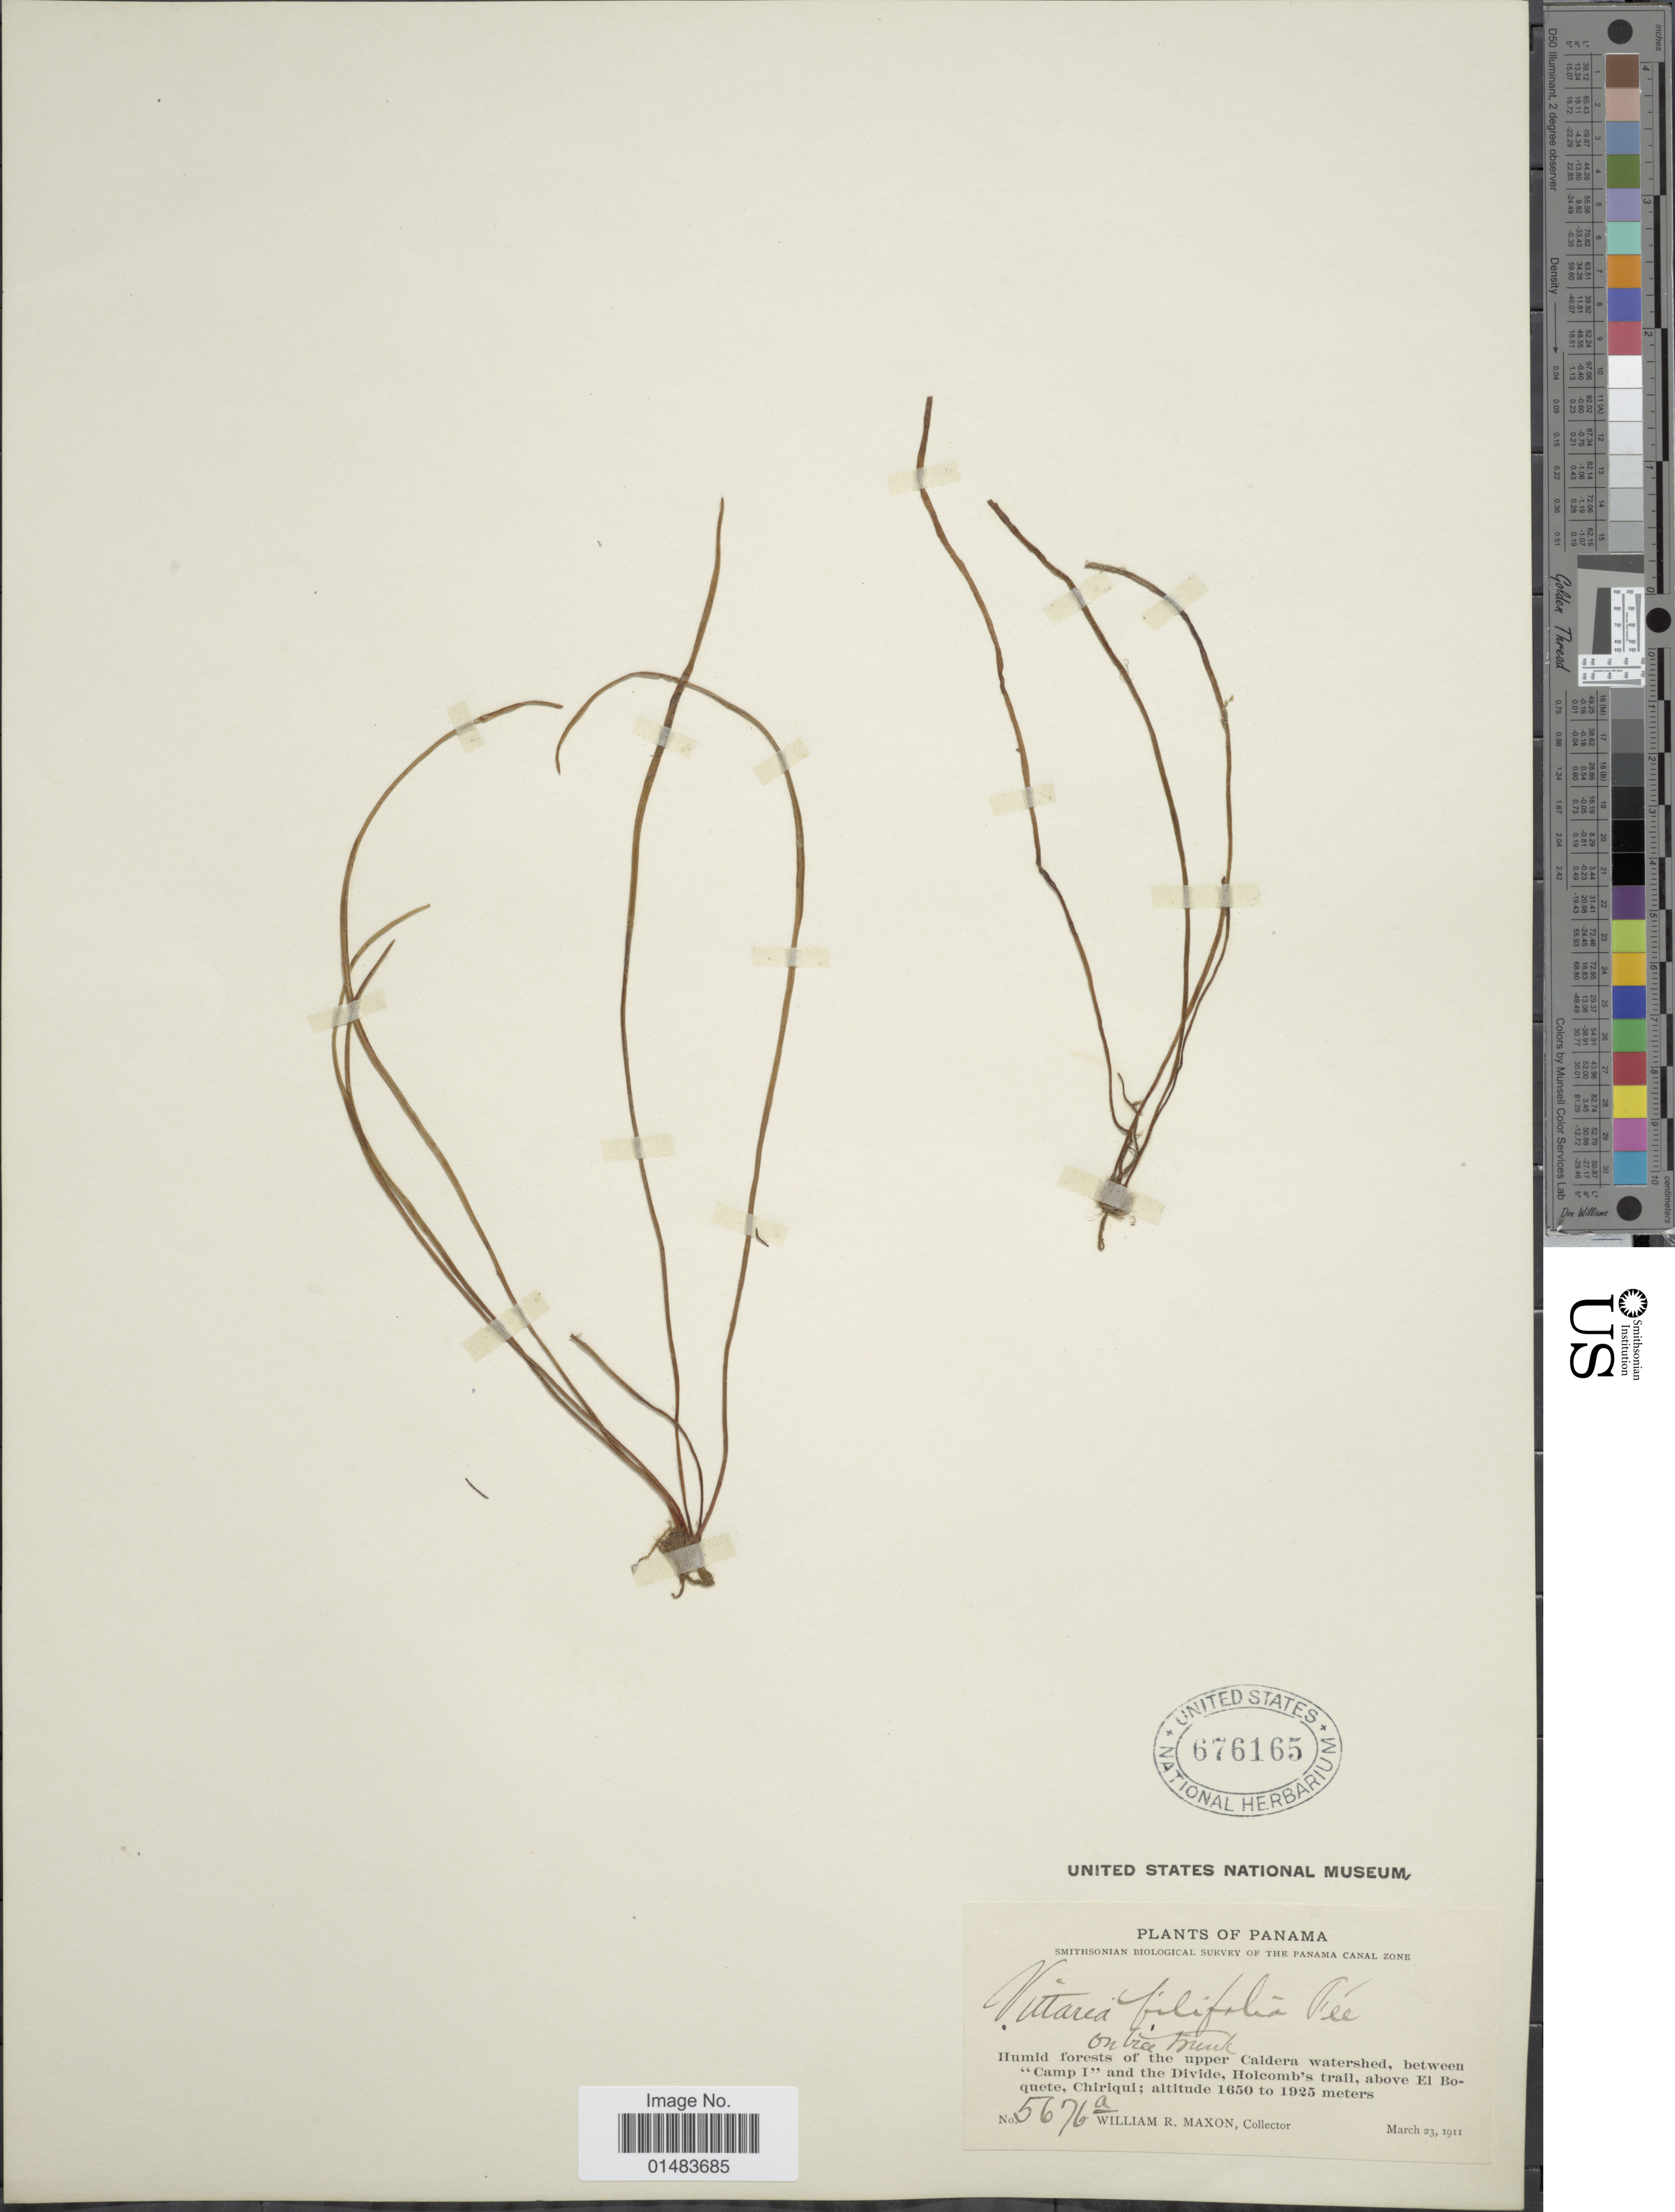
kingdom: Plantae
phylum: Tracheophyta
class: Polypodiopsida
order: Polypodiales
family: Pteridaceae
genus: Vittaria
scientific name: Vittaria graminifolia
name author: Kaulf.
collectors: W. R. Maxon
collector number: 5676a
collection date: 1911-03-23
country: Panama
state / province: Chiriqui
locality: Plants of Panama, Humid forest of the upper Caldera watershed, between " Camp1 " and the Divide, Holcomb's trail, above El Boquete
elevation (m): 1650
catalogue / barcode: US 676165